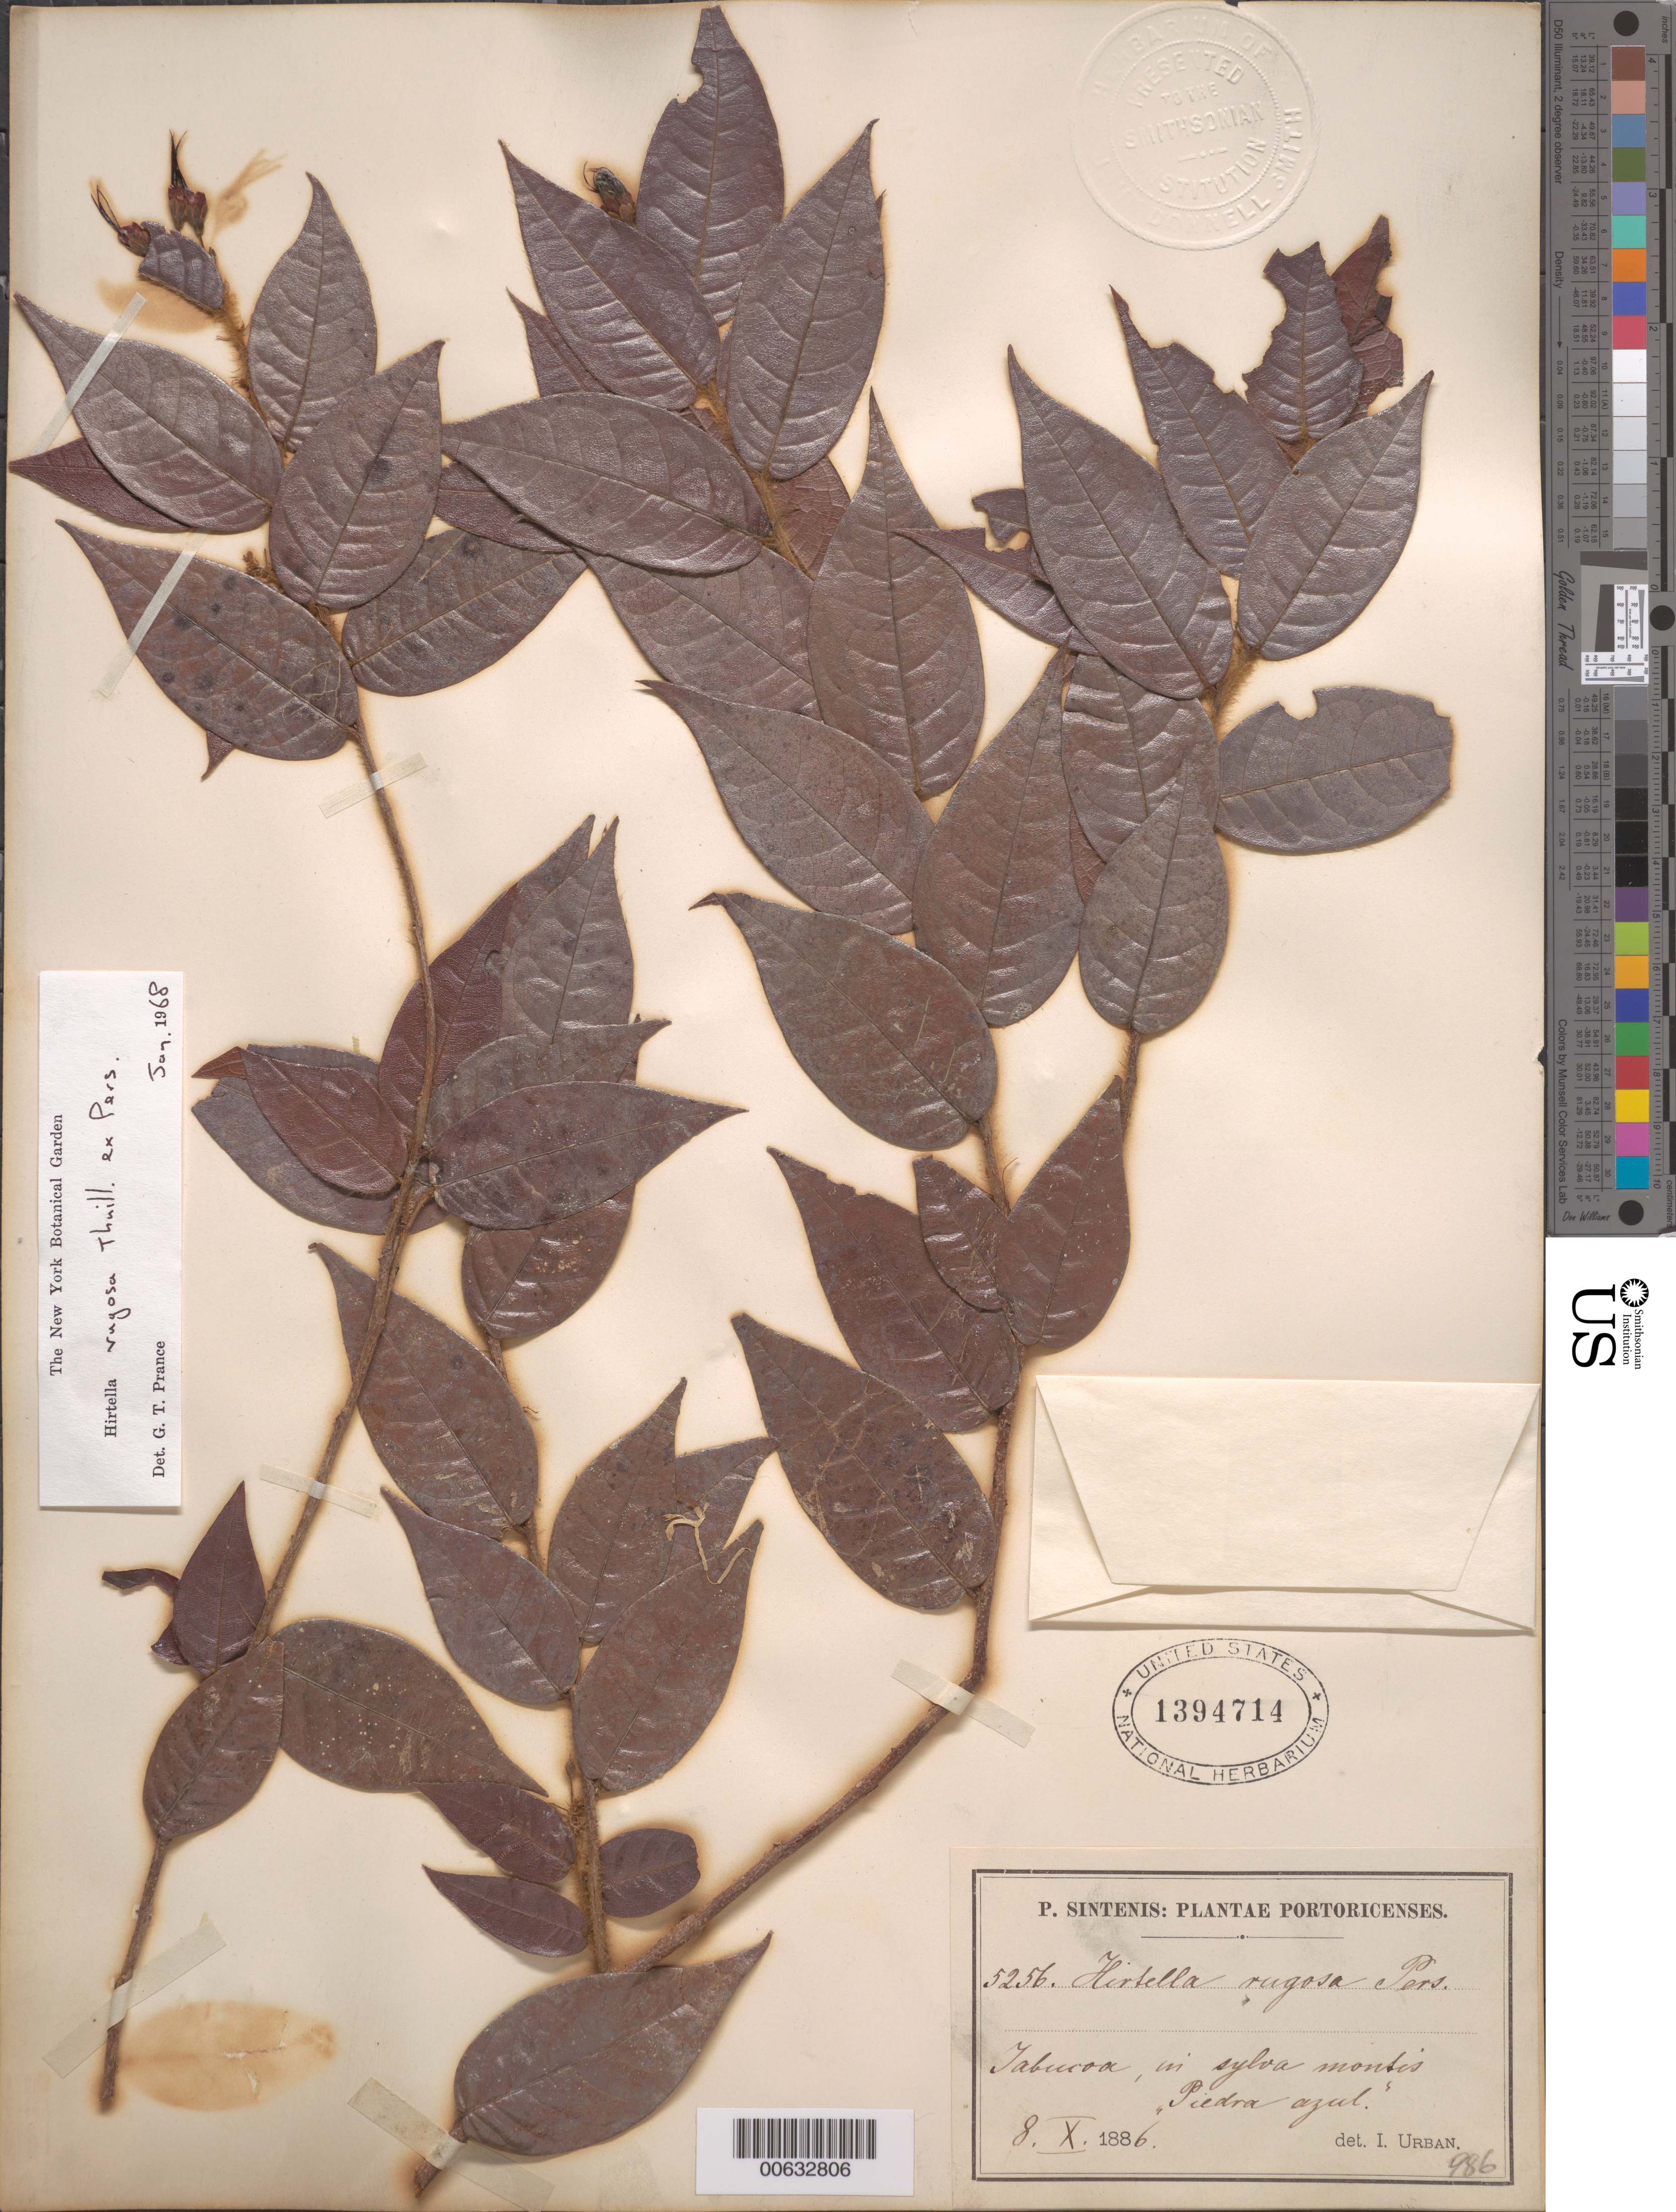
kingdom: Plantae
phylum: Tracheophyta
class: Magnoliopsida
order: Malpighiales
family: Chrysobalanaceae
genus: Hirtella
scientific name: Hirtella rugosa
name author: Thuill. ex Pers.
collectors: P. Sintenis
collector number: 5256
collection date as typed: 08 Oct 1886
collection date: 1886-10-08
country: Puerto Rico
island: Greater Antilles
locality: Yabucoa, in sylva montis 'Piedra azul'.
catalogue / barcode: US 1394714